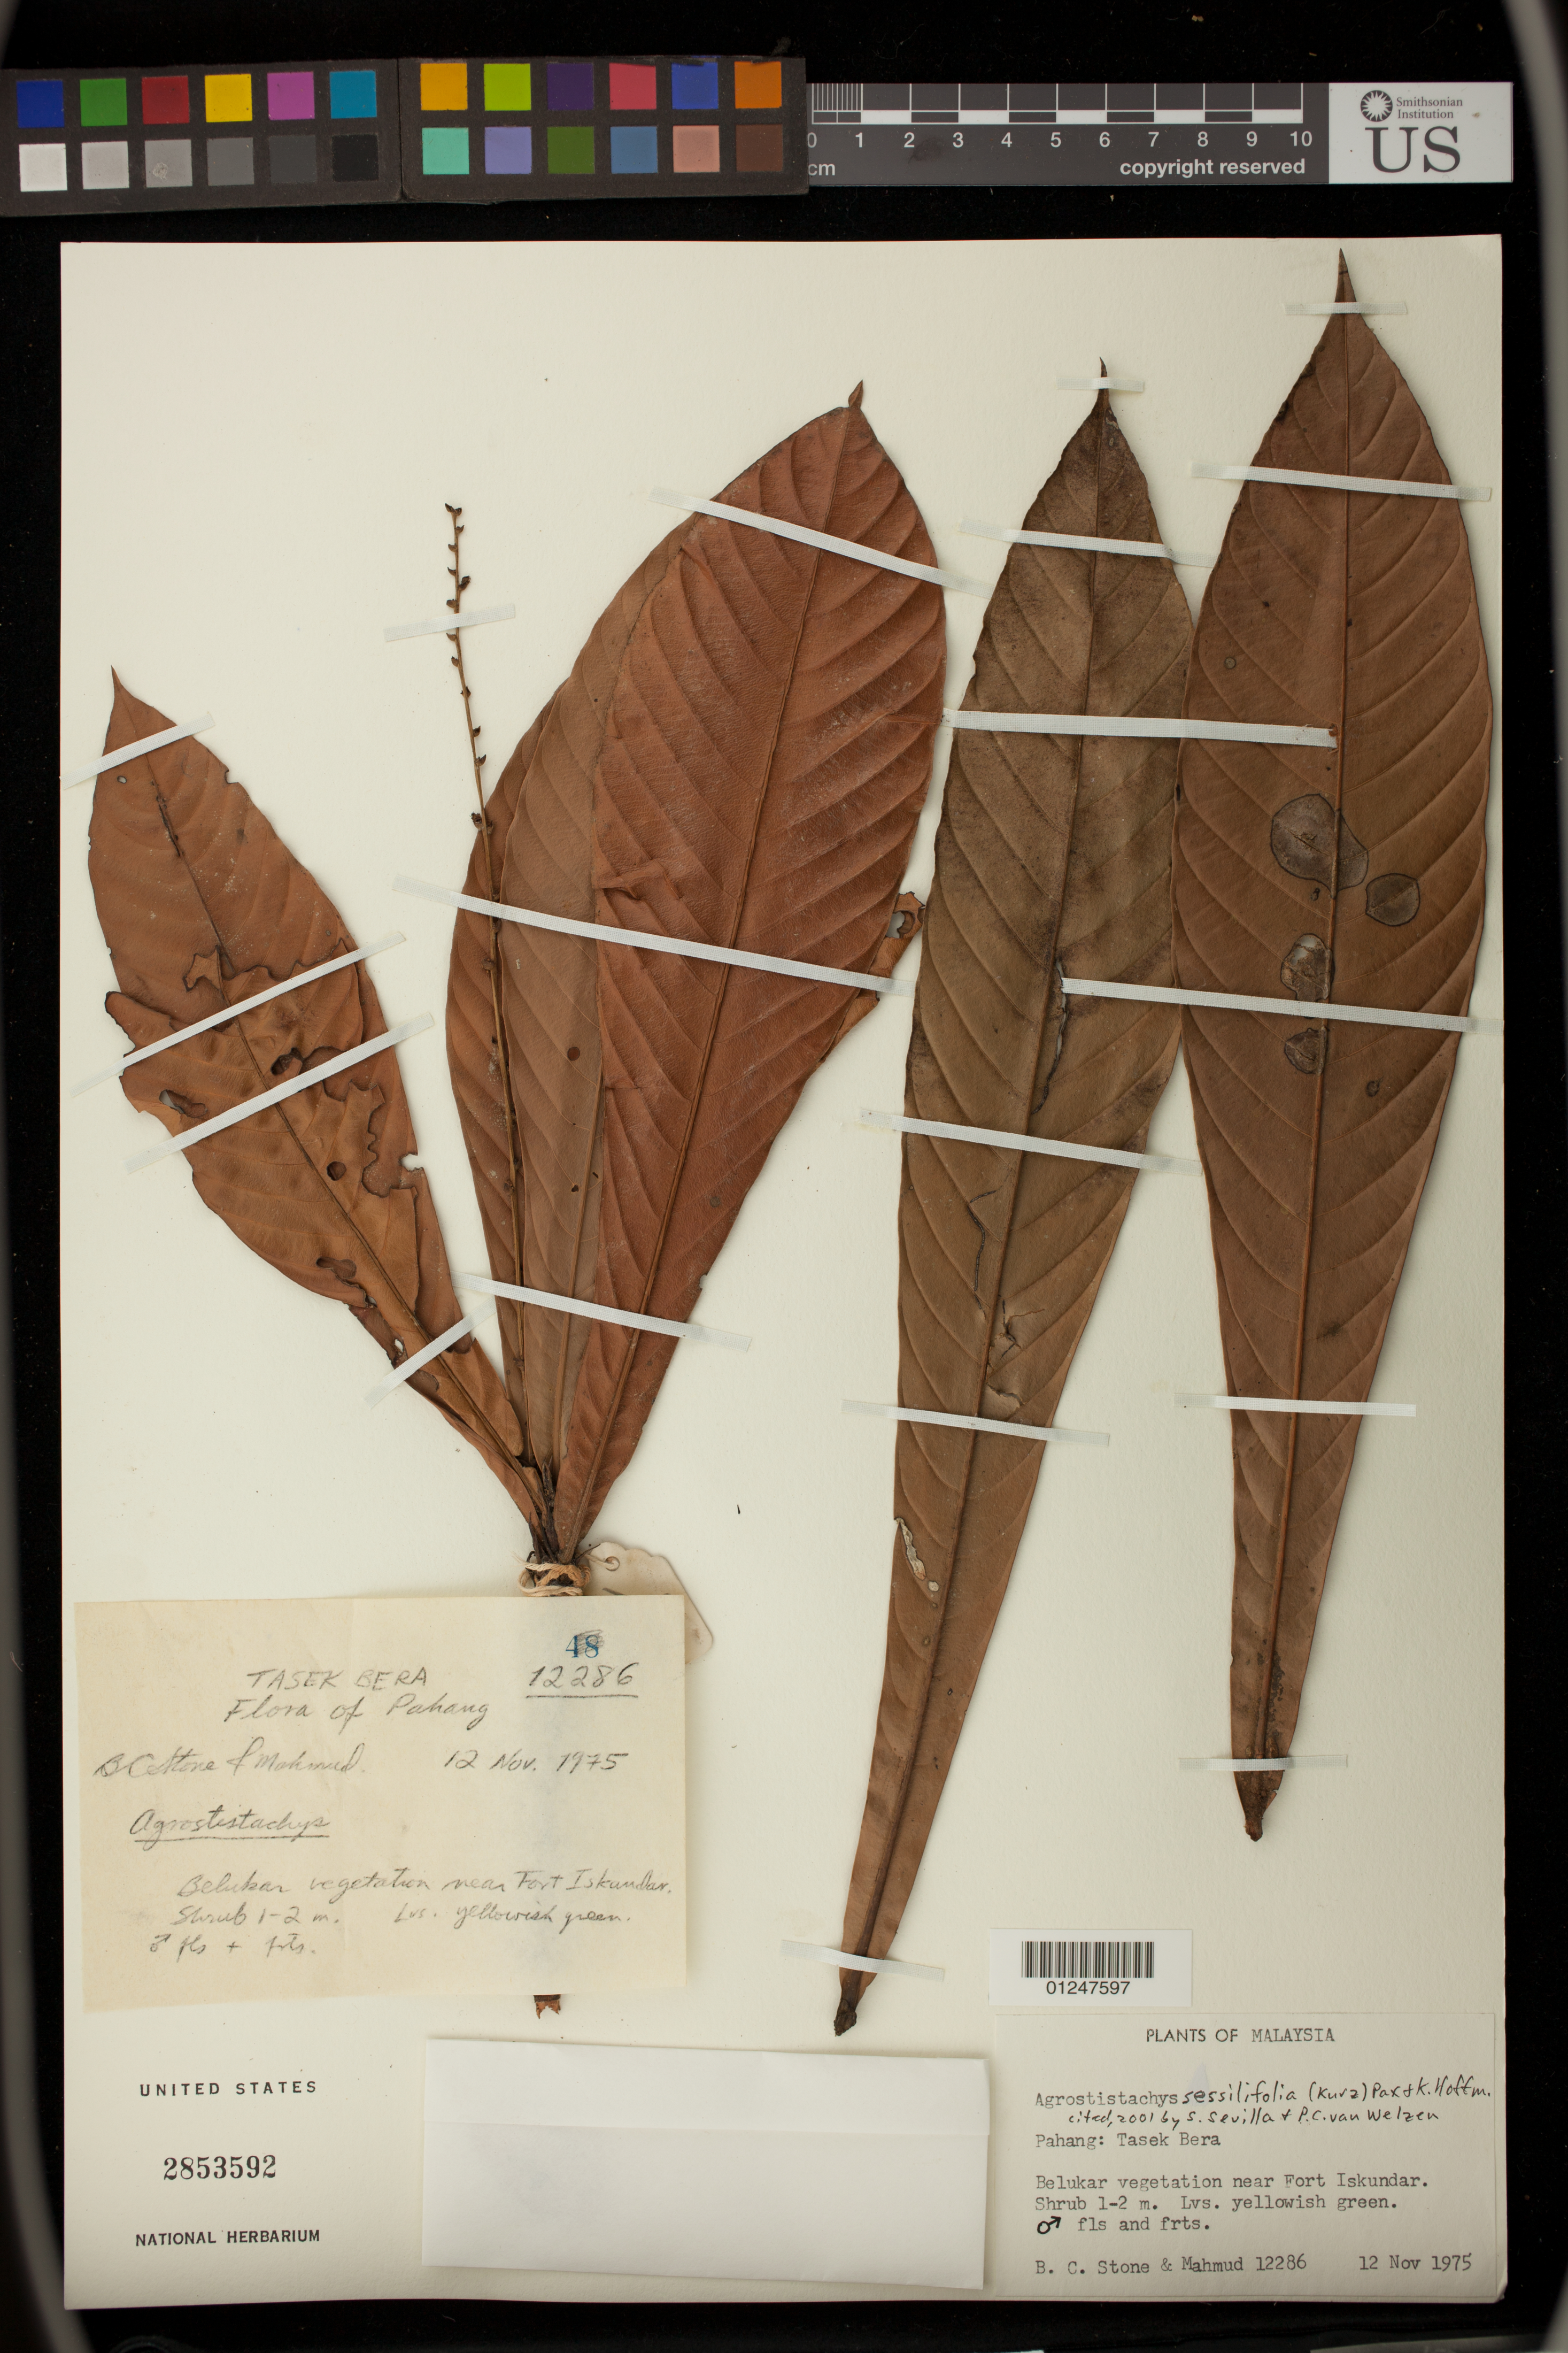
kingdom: Plantae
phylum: Tracheophyta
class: Magnoliopsida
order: Malpighiales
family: Euphorbiaceae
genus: Agrostistachys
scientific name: Agrostistachys sessilifolia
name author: (Kurz) Pax & K. Hoffm.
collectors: B. C. Stone & -. Mahmud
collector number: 12286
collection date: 1975-11-12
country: Malaysia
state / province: Pahang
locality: Tasek Bera, Belukar vegetation near Fort Iskundar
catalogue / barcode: US 2853592